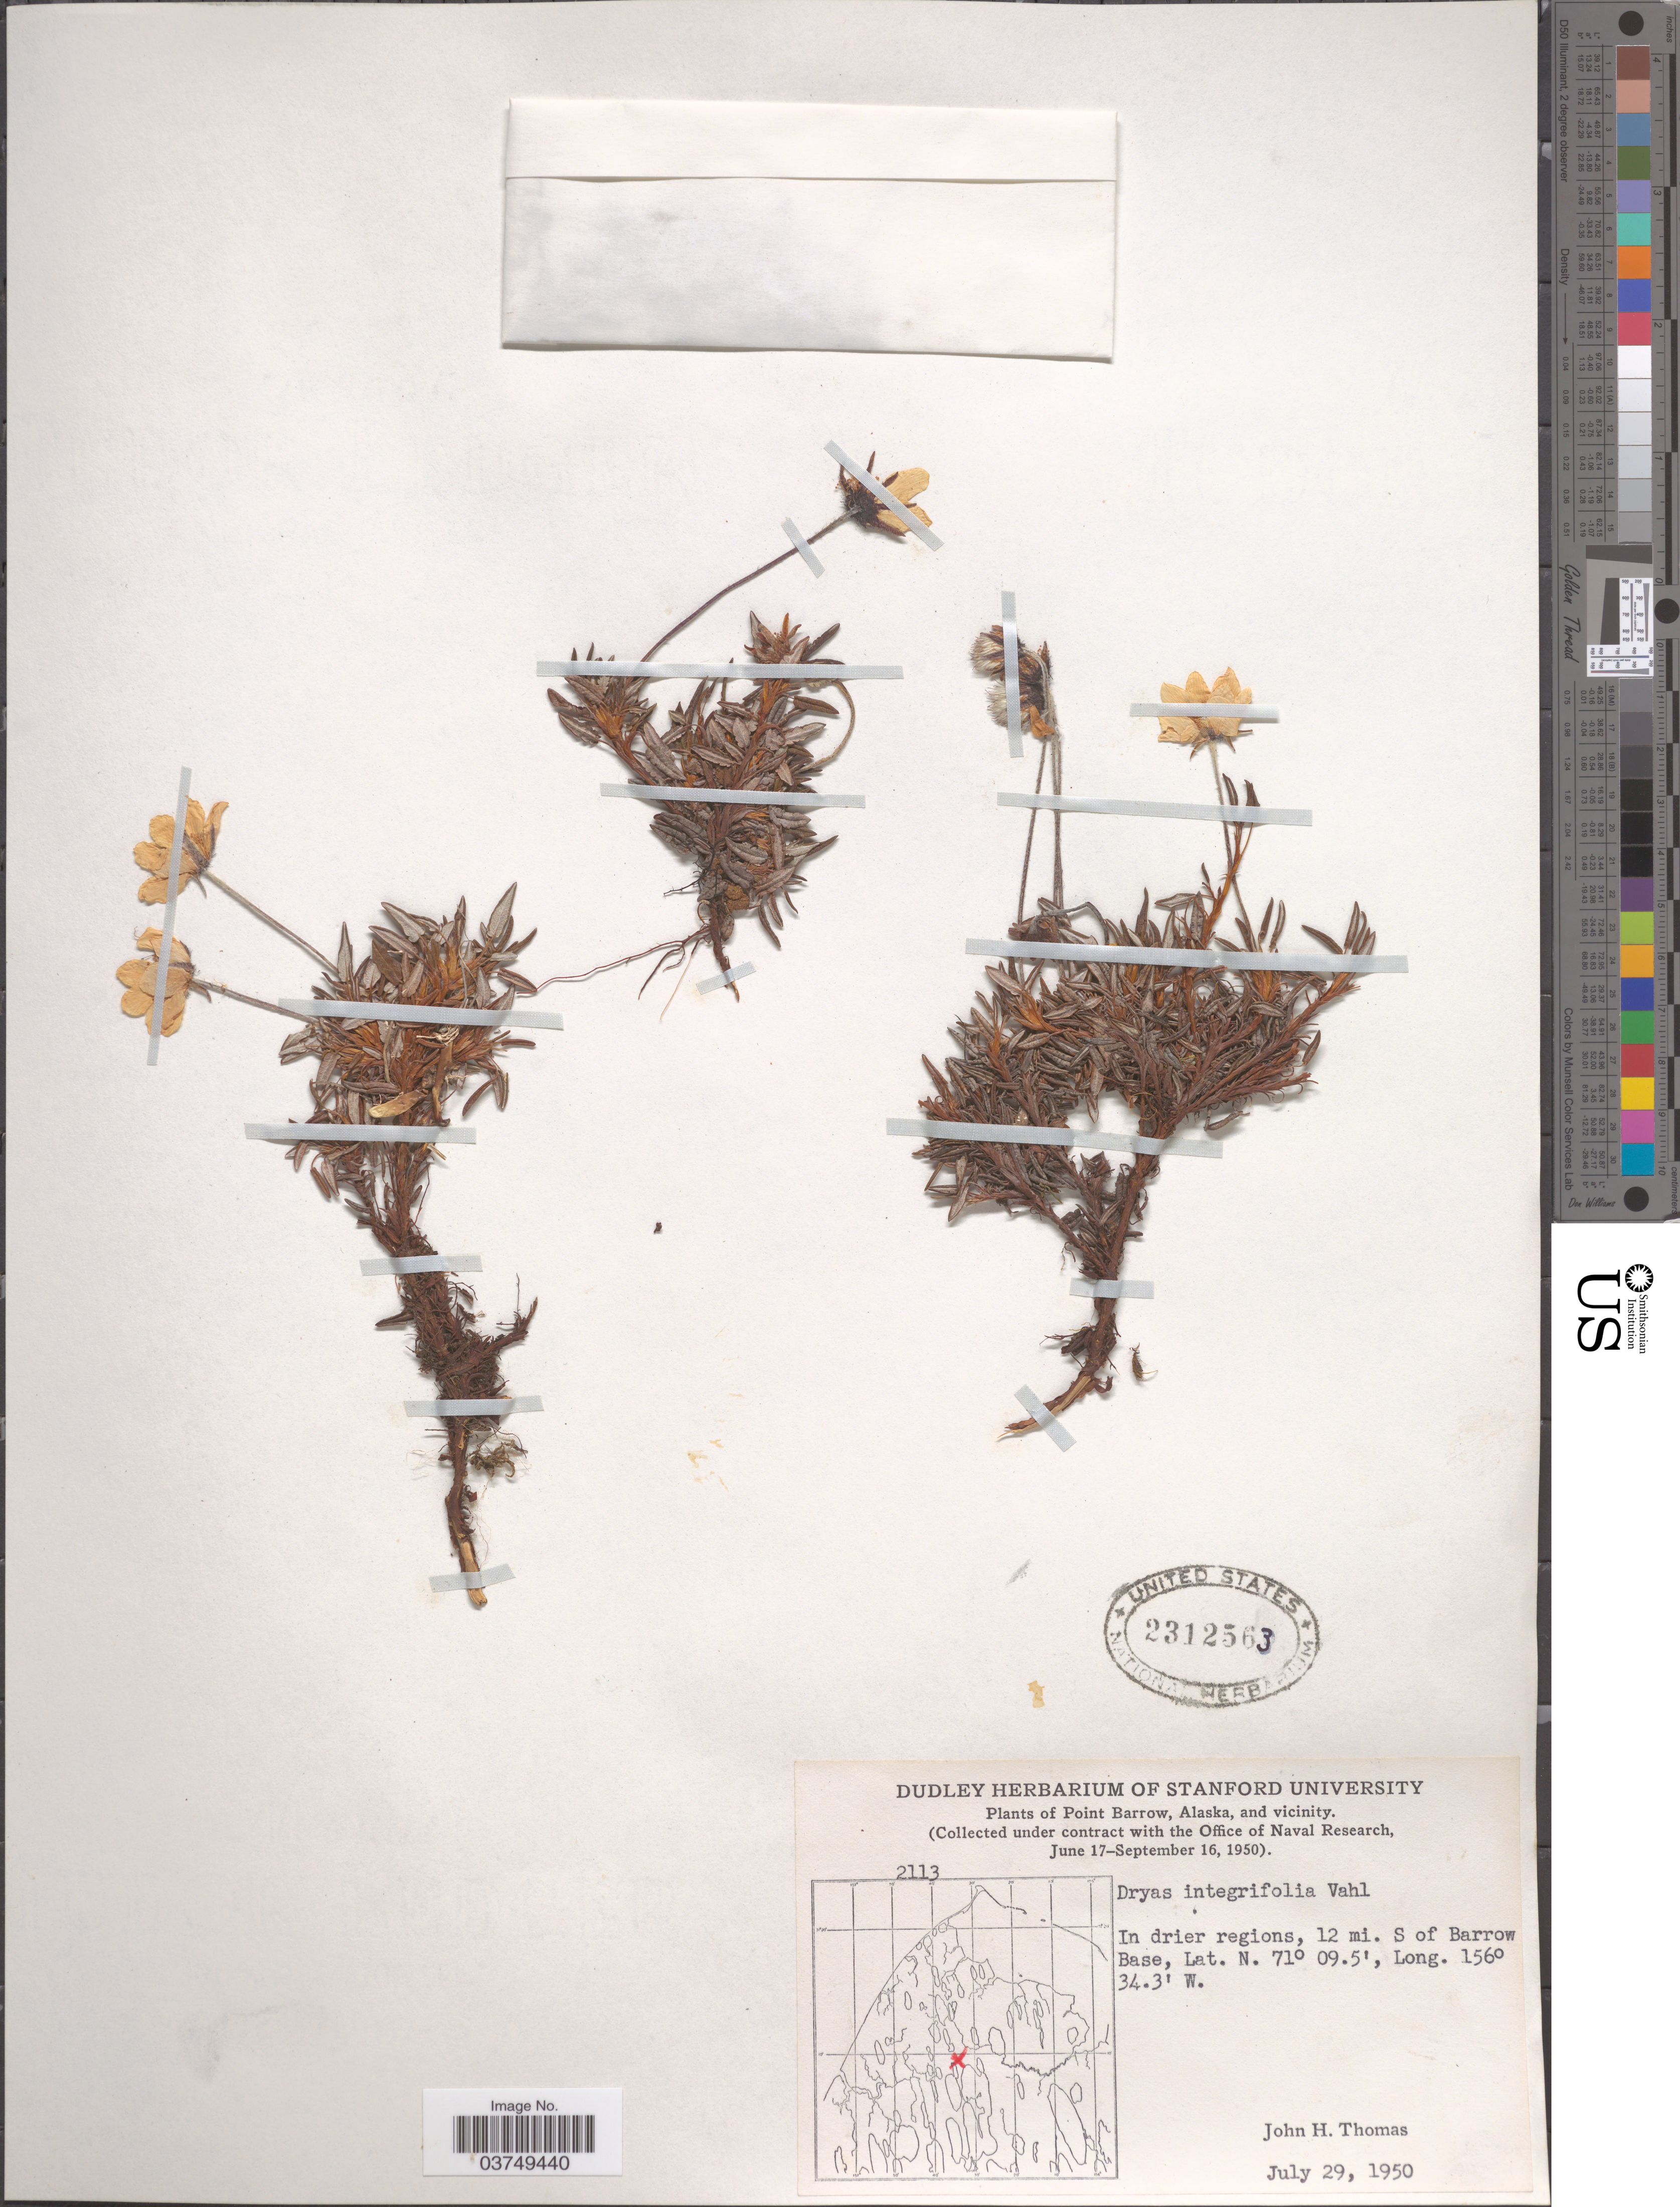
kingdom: Plantae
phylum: Tracheophyta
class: Magnoliopsida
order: Rosales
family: Rosaceae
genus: Dryas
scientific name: Dryas integrifolia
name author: Vahl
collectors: J. H. Thomas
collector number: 2113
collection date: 1950-07-29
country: United States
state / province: Alaska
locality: Point Barrow, and vicinity. In drier regions, 12 mi. S of Barrow Base.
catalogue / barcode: US 2312563